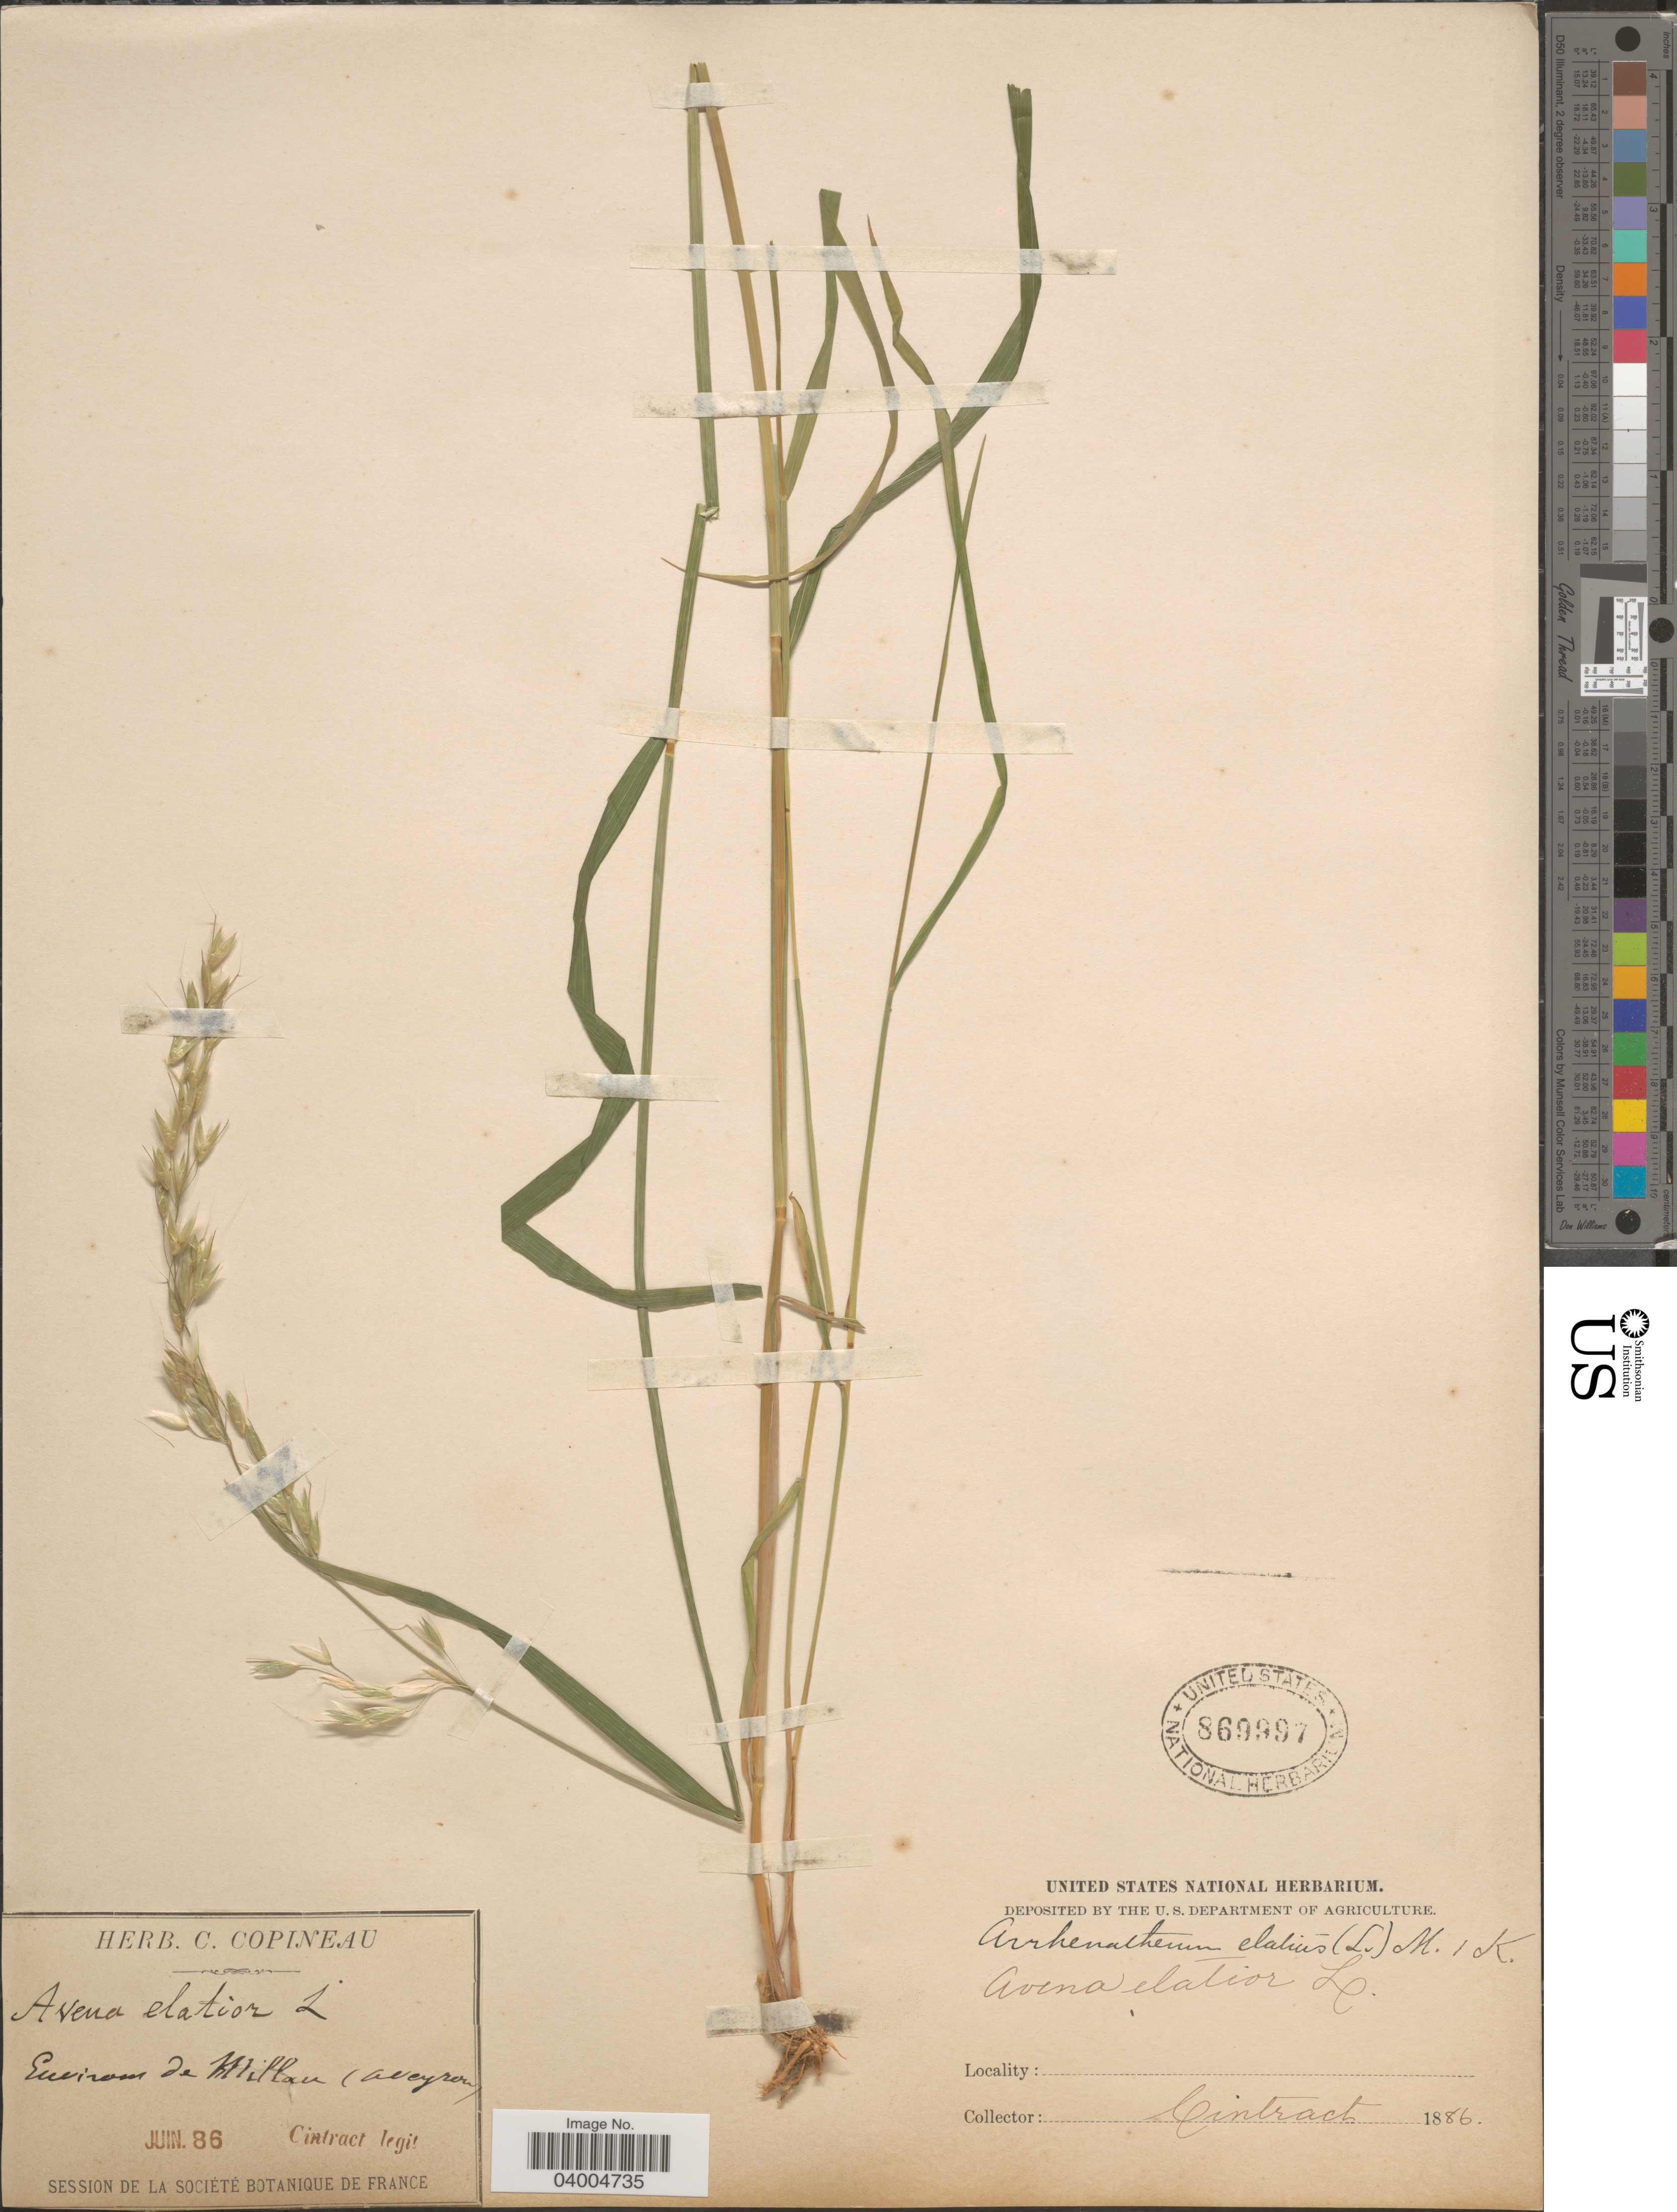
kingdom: Plantae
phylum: Tracheophyta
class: Liliopsida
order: Poales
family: Poaceae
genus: Arrhenatherum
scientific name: Arrhenatherum elatius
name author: (L.) J. Presl & C. Presl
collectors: Cintract, --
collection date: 1886-06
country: France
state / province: Occitanie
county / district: Aveyron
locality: Environs de Millau (Aveyron).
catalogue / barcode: US 869997